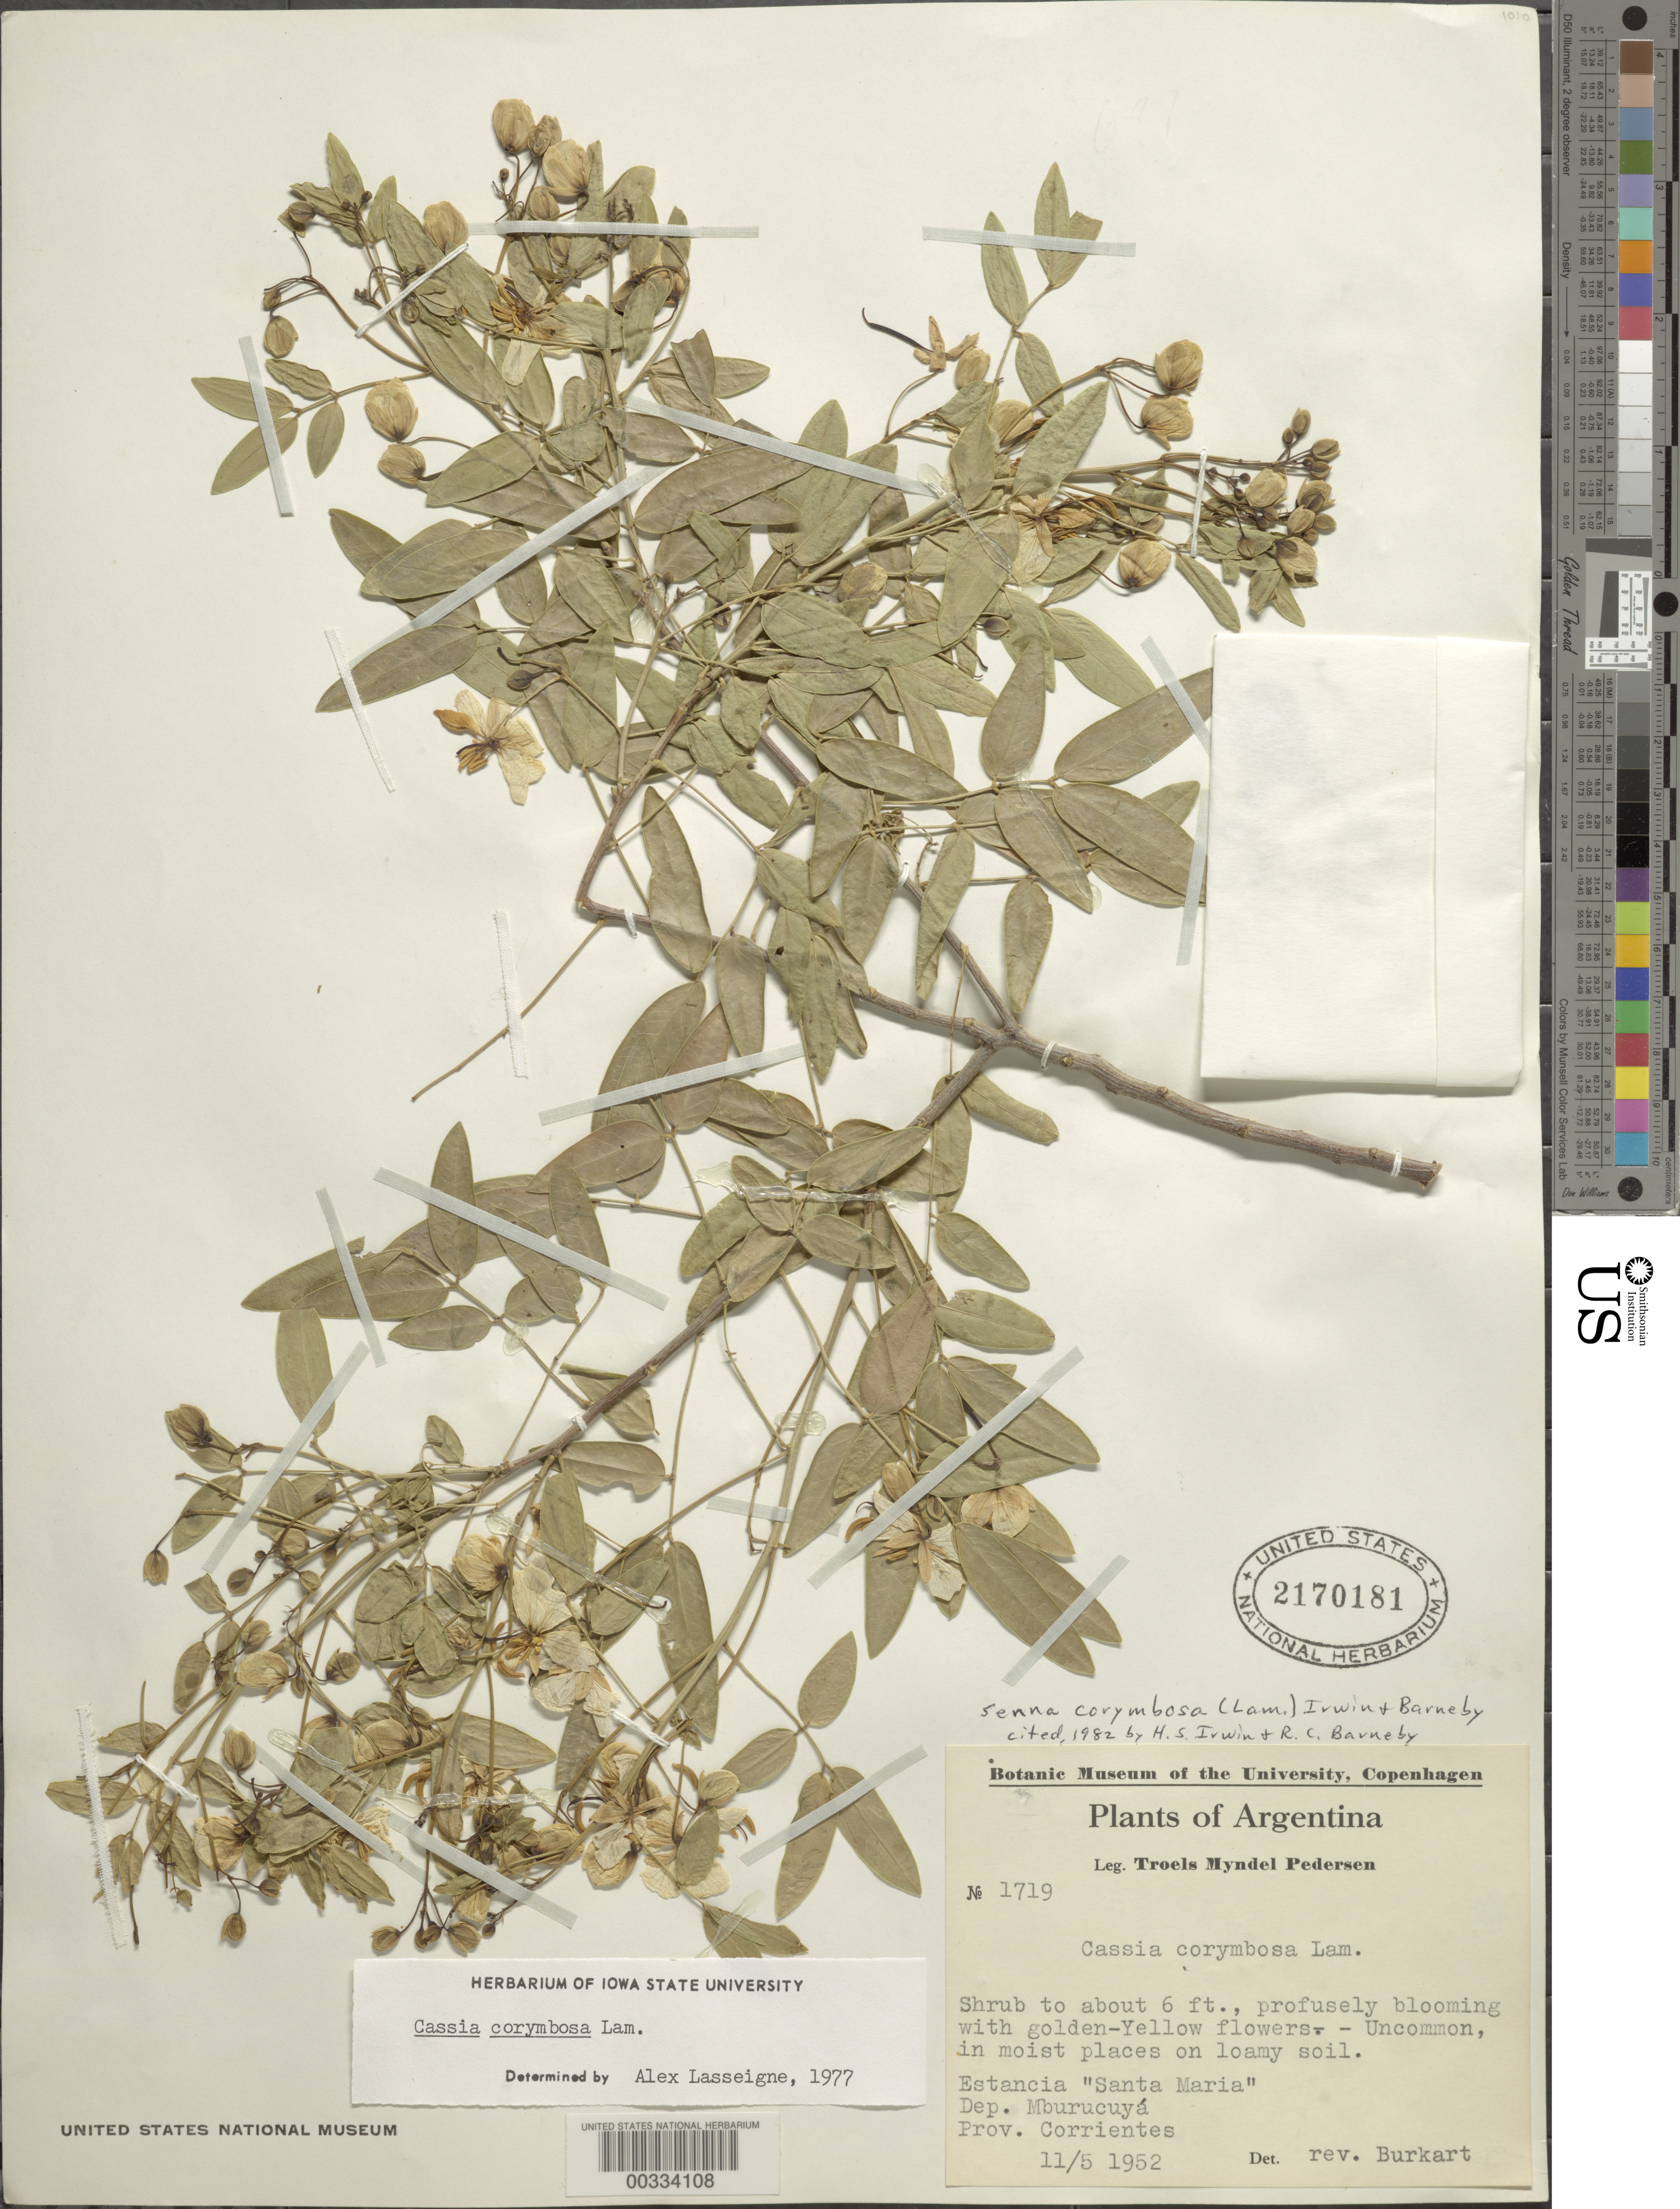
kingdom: Plantae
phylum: Tracheophyta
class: Magnoliopsida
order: Fabales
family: Fabaceae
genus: Senna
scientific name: Senna corymbosa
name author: (Lam.) H.S. Irwin & Barneby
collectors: A. E. Burkart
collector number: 1719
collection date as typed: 11 May 1952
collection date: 1952-05-11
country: Argentina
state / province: Corrientes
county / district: Mburucuyá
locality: Estancia Santa Maria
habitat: In moist places on loamy soil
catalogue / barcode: US 2170181